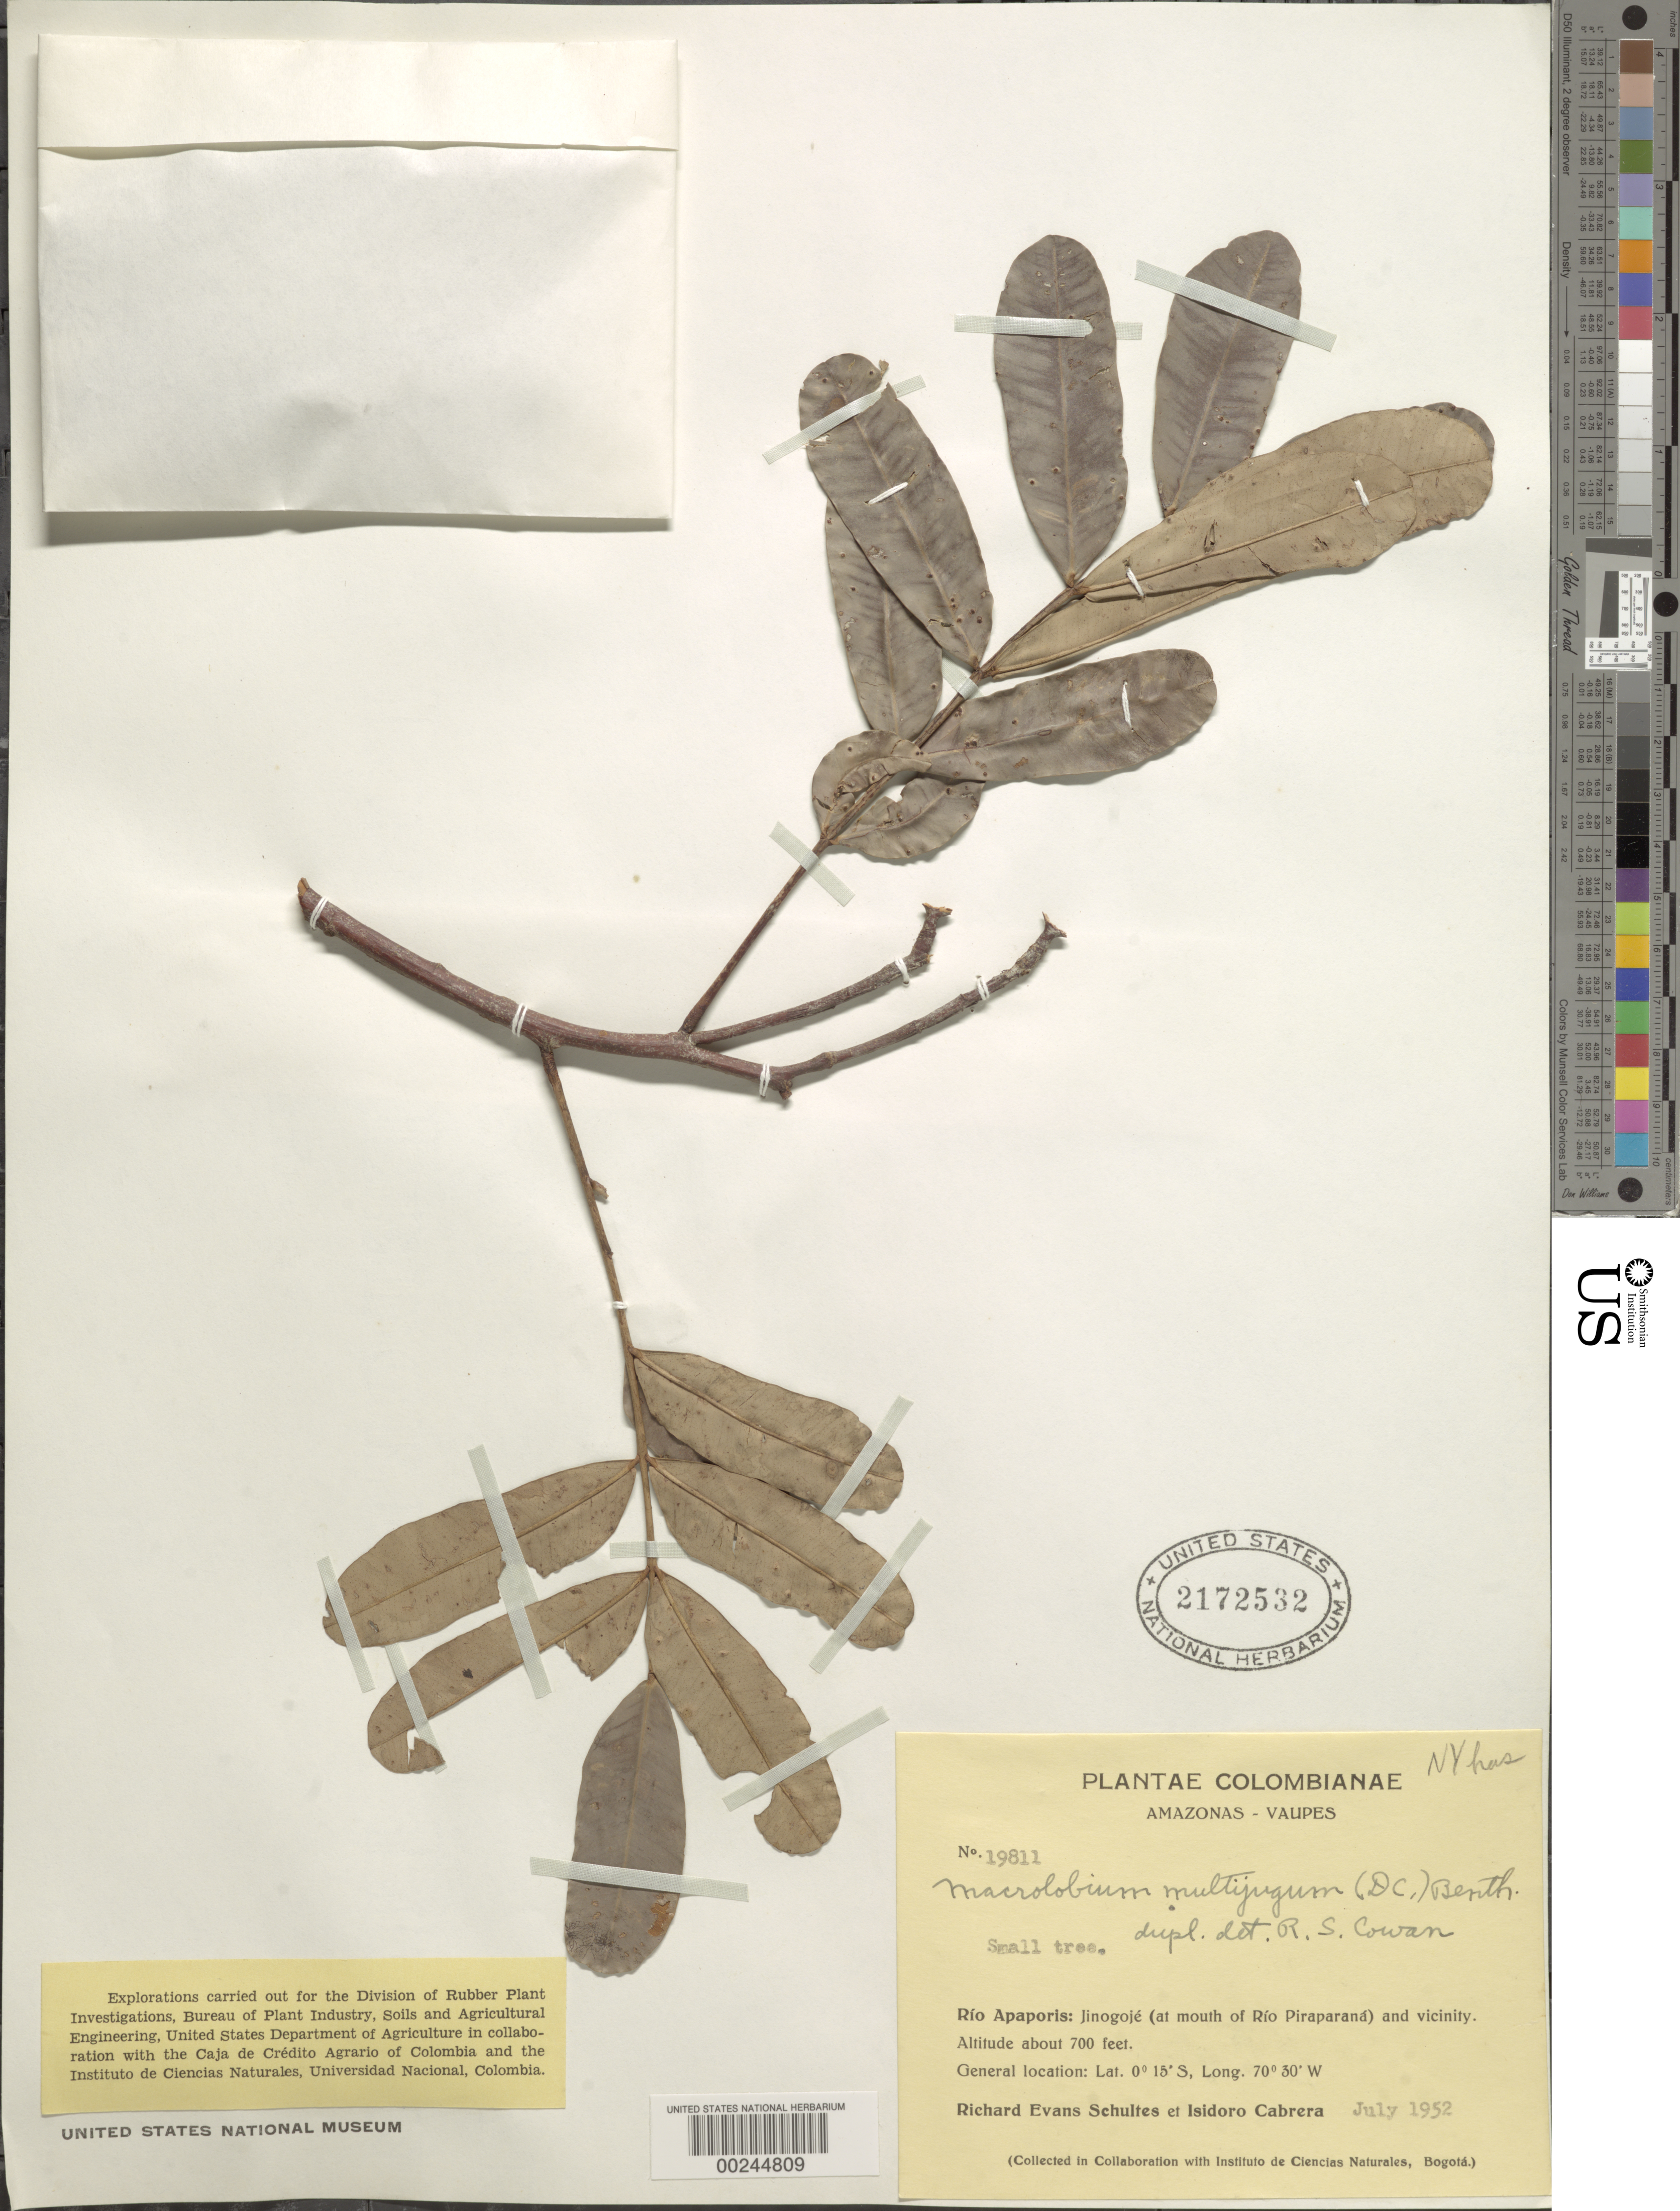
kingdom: Plantae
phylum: Tracheophyta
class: Magnoliopsida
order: Fabales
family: Fabaceae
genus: Macrolobium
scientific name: Macrolobium multijugum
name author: (DC.) Benth.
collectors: R. E. Schultes & I. Cabrera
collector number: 19811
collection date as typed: Jul 1952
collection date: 1952-07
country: Colombia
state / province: Amazônas / Vaupés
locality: Rio Apaporis, Jinogojé (near mouth of Rio Pirparana)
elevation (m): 213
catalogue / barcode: US 2172532